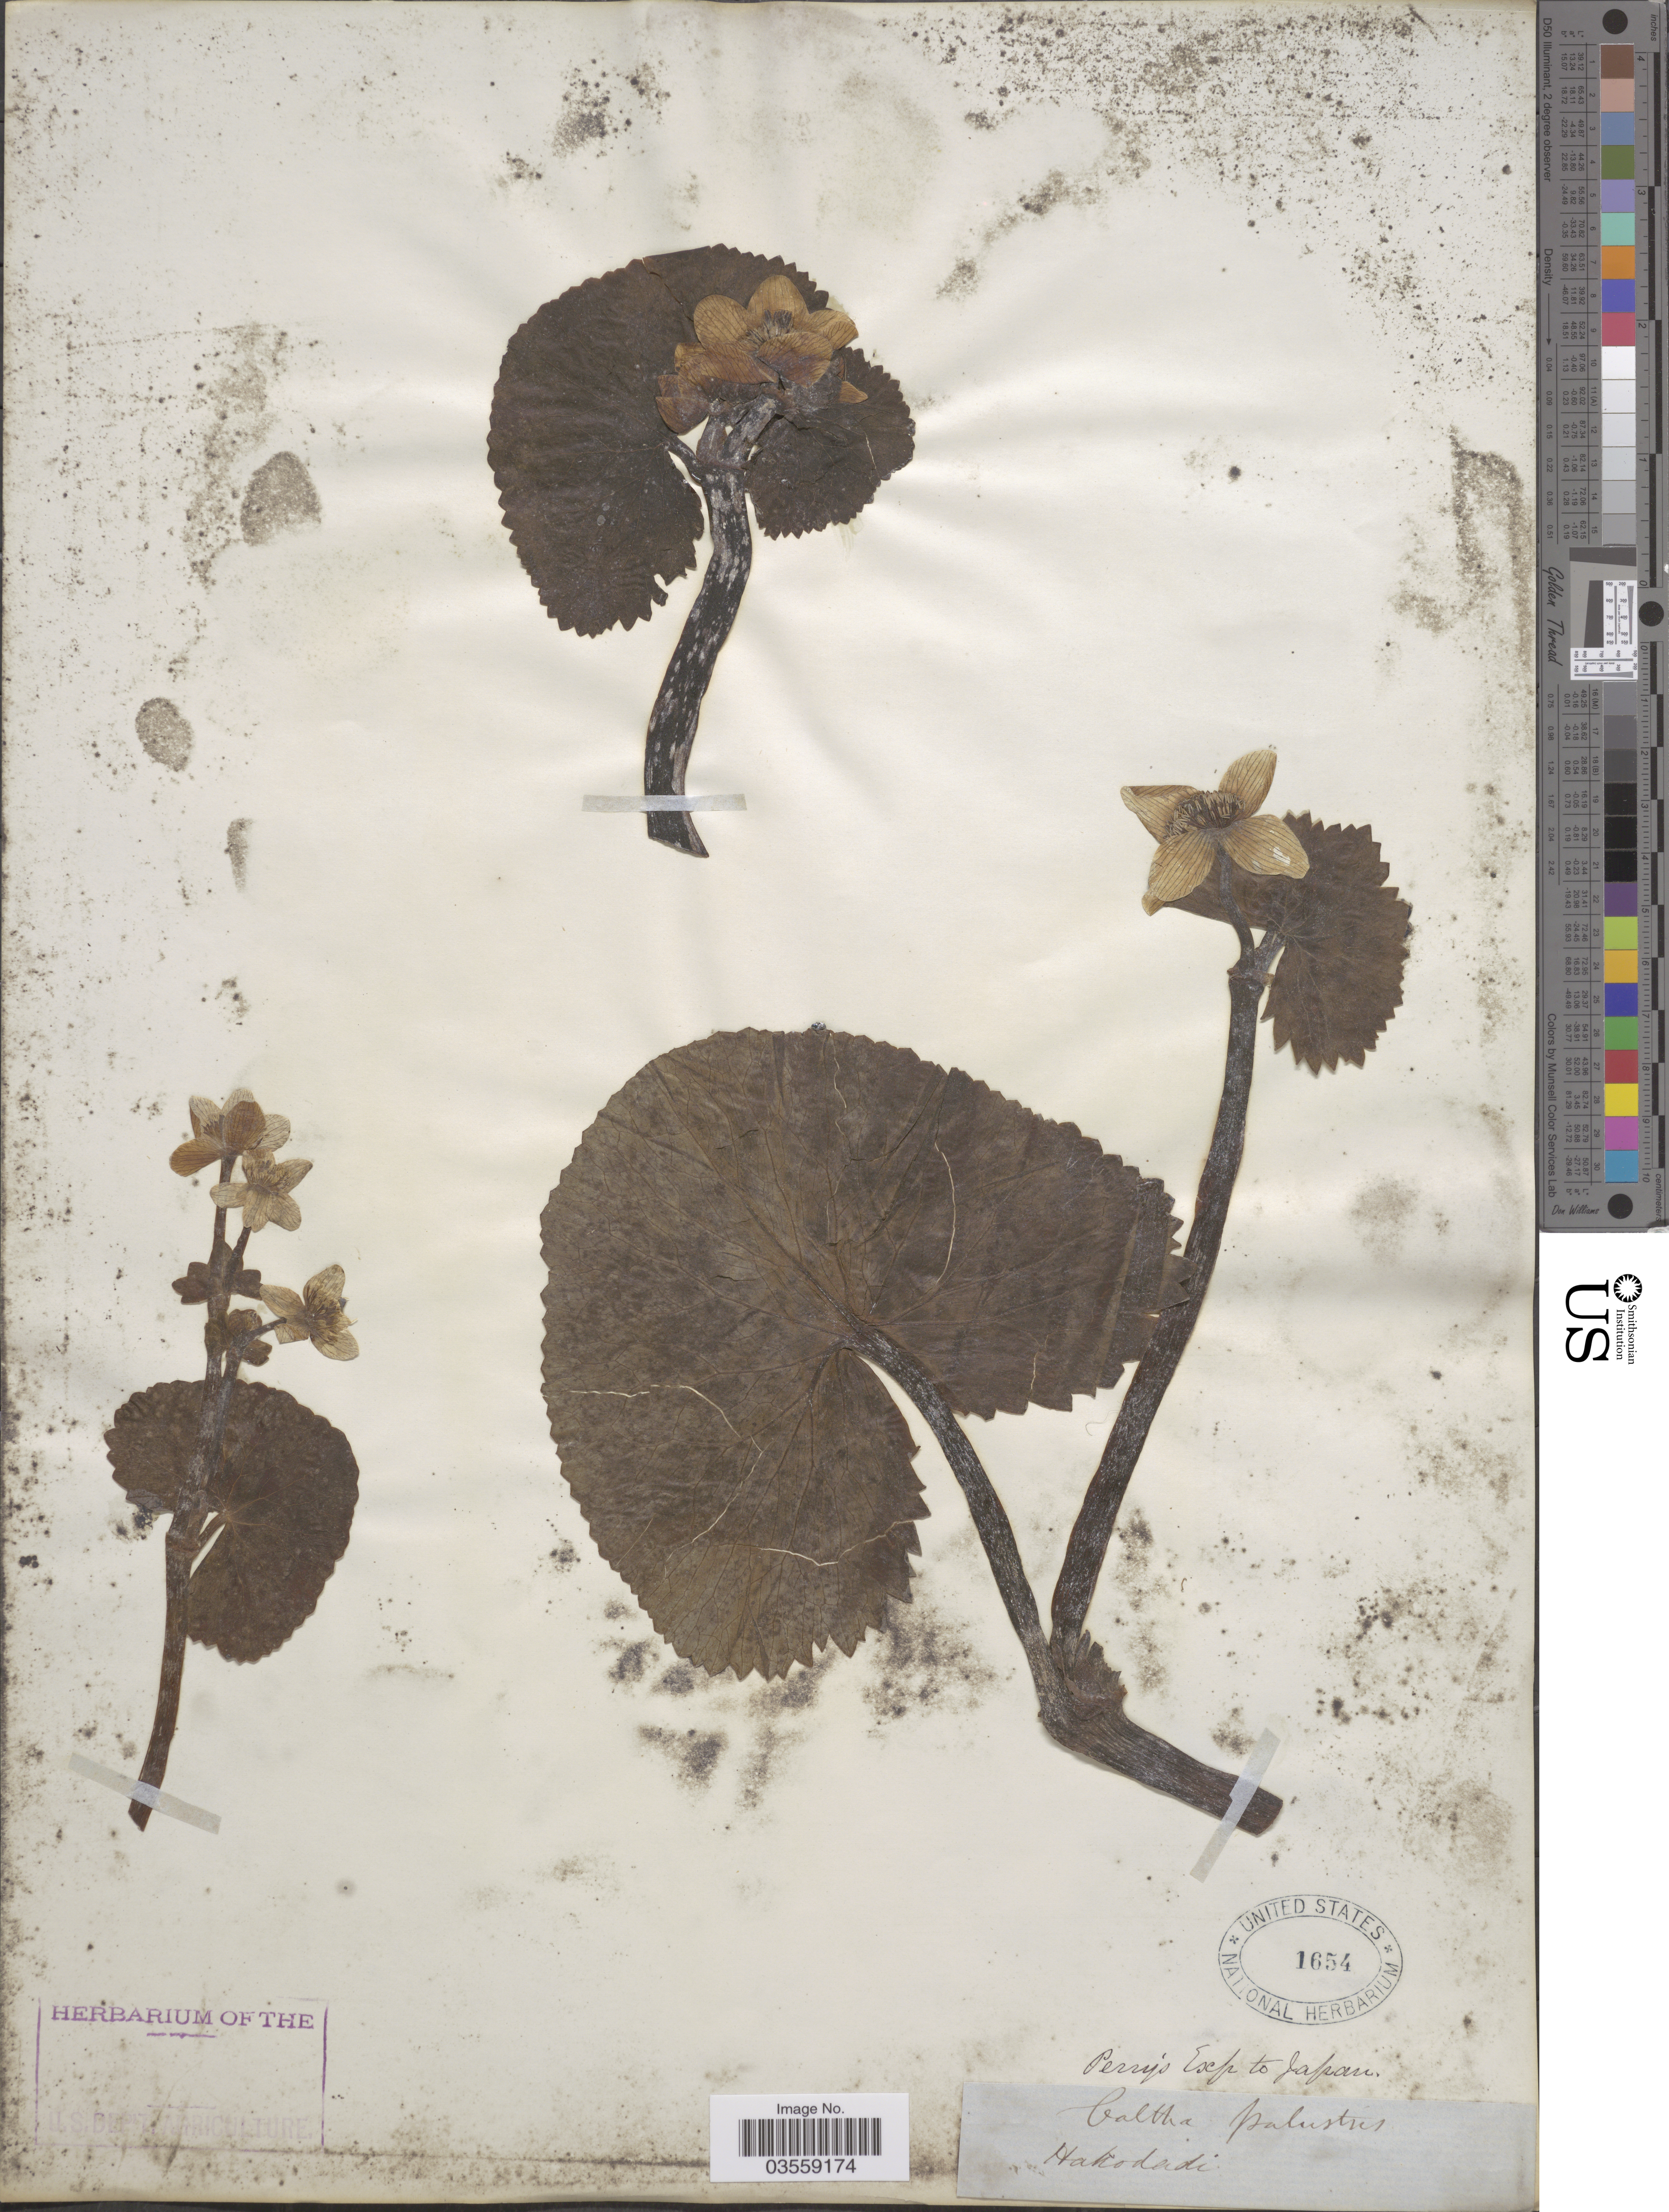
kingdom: Plantae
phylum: Tracheophyta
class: Magnoliopsida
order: Ranunculales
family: Ranunculaceae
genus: Caltha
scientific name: Caltha palustris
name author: L.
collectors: -- Perry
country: Japan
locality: Hakodadi.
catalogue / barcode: US 1654